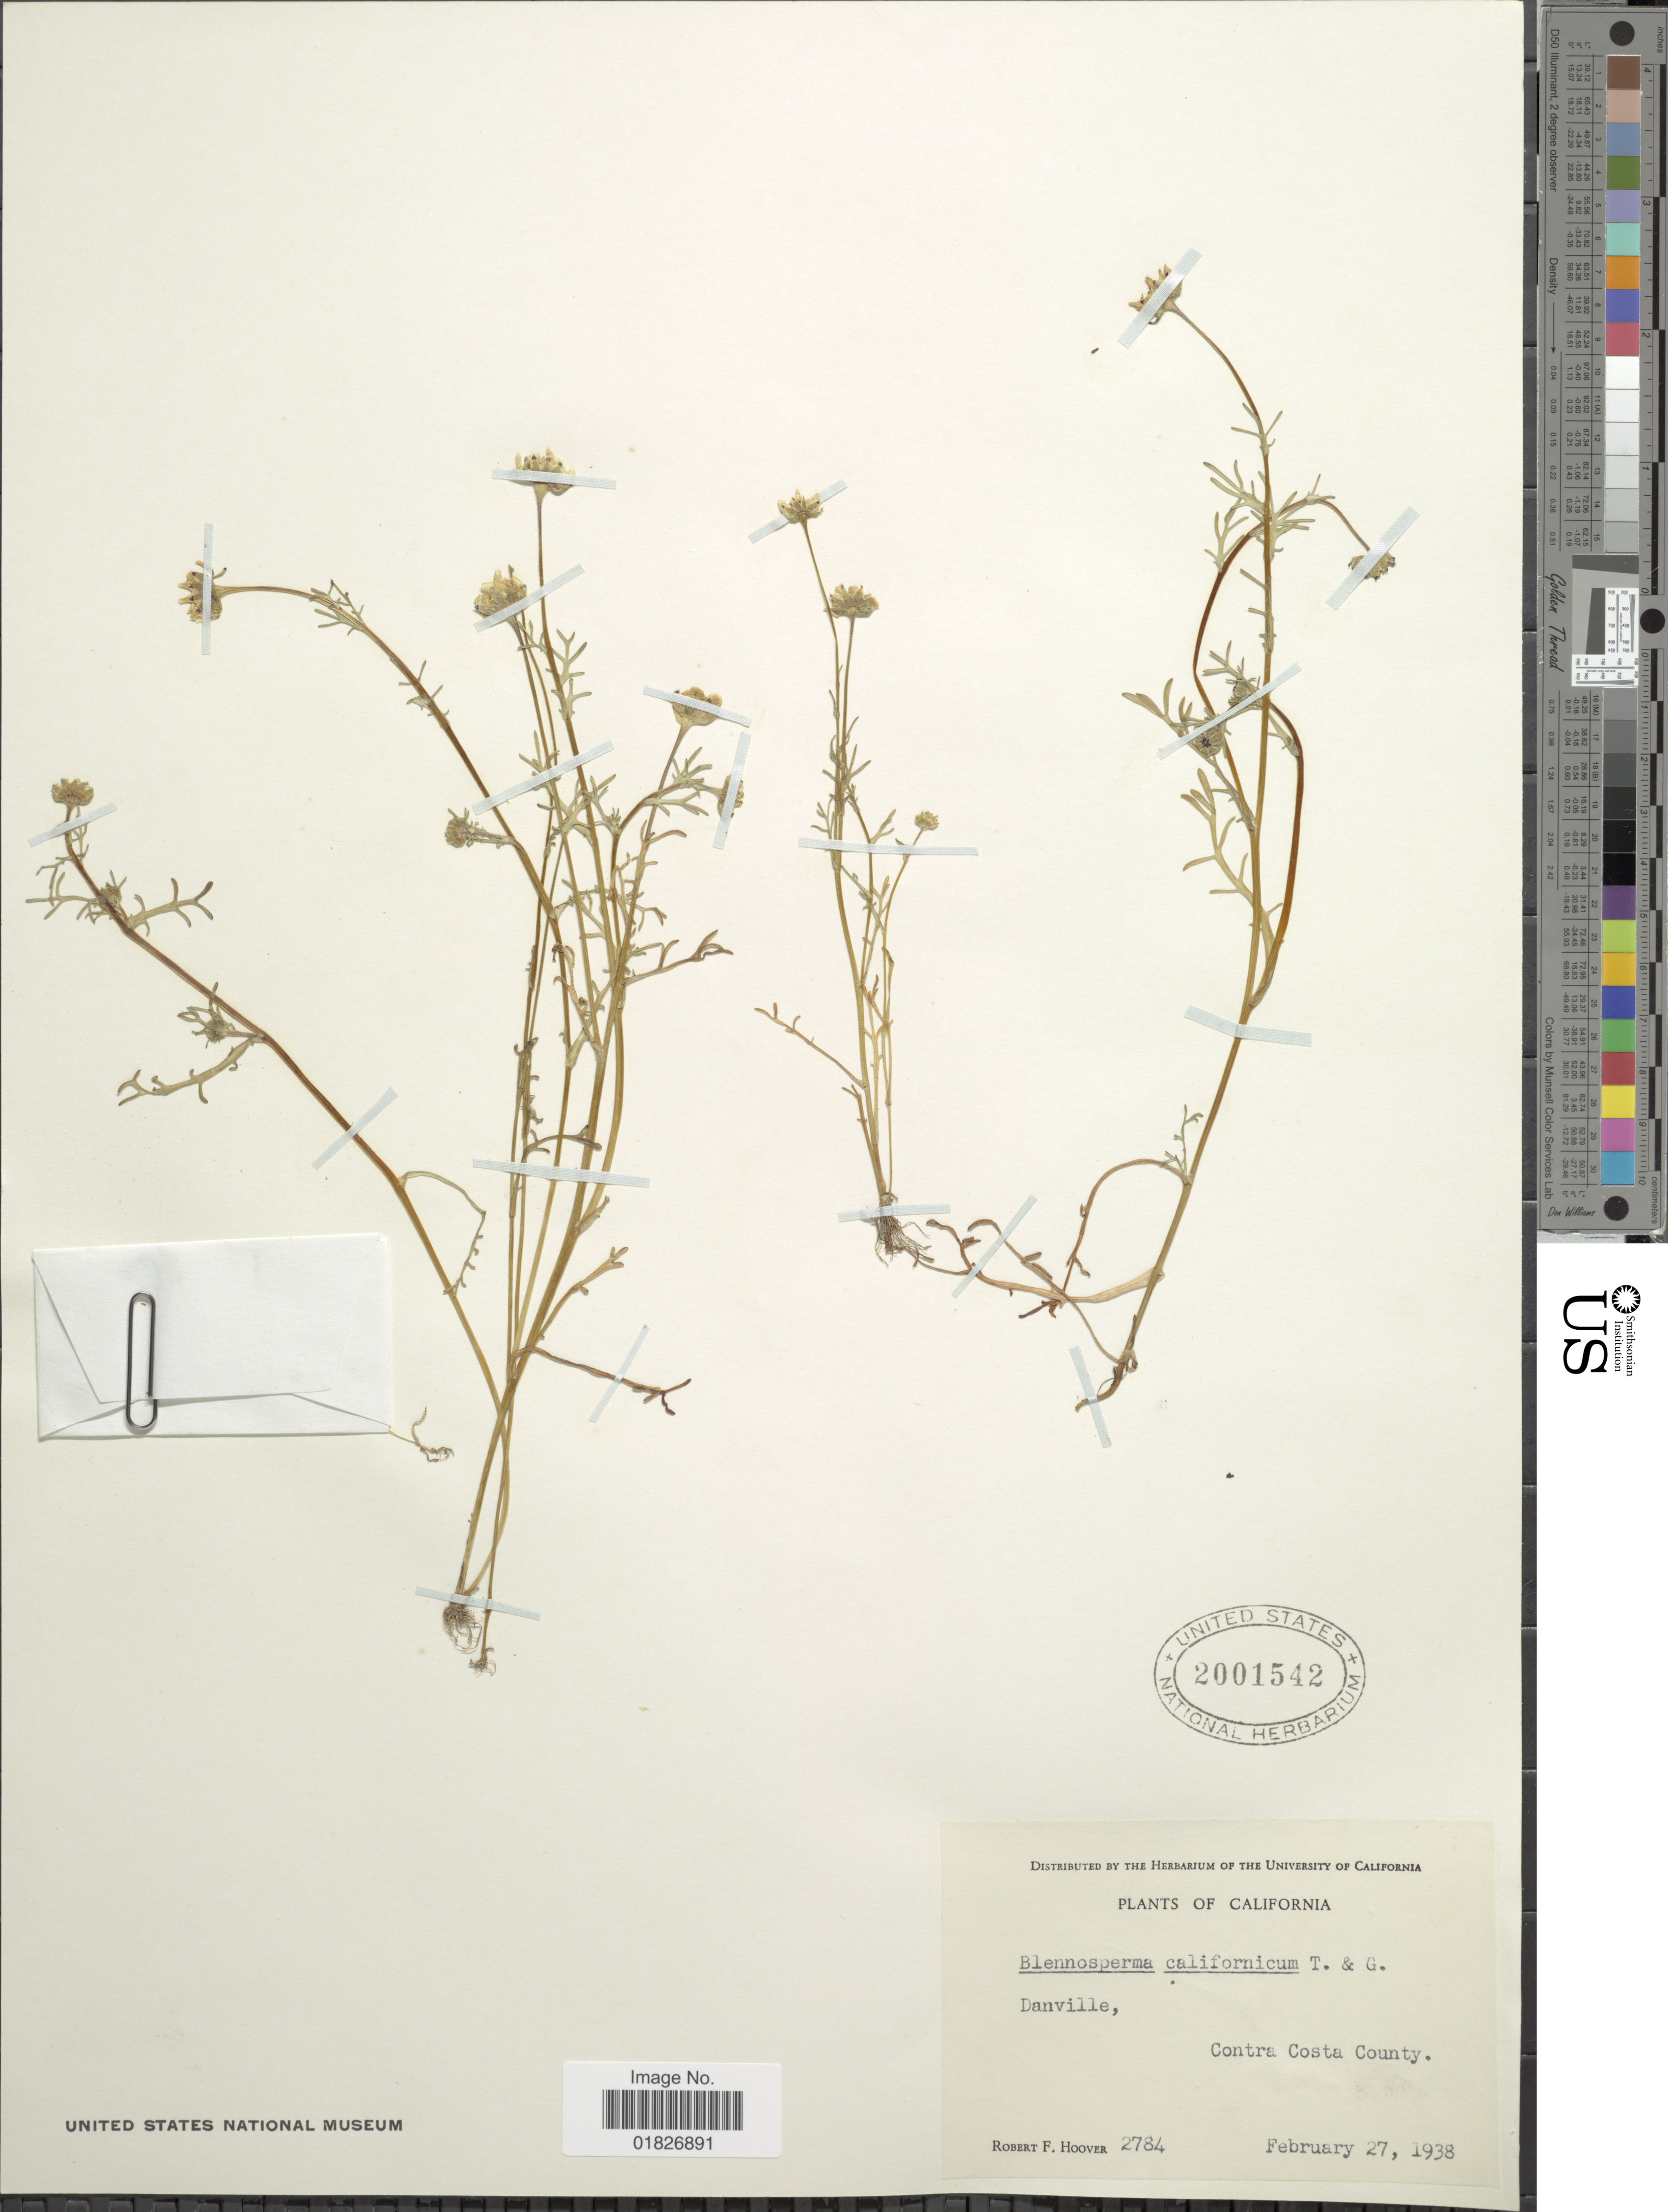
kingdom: Plantae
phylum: Tracheophyta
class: Magnoliopsida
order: Asterales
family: Asteraceae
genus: Blennosperma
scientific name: Blennosperma nanum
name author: (Hook.) S.F. Blake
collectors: R. F. Hoover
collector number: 2784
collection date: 1938-02-27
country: United States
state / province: California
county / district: Contra Costa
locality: Danville, Contra Costa County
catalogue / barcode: US 2001542